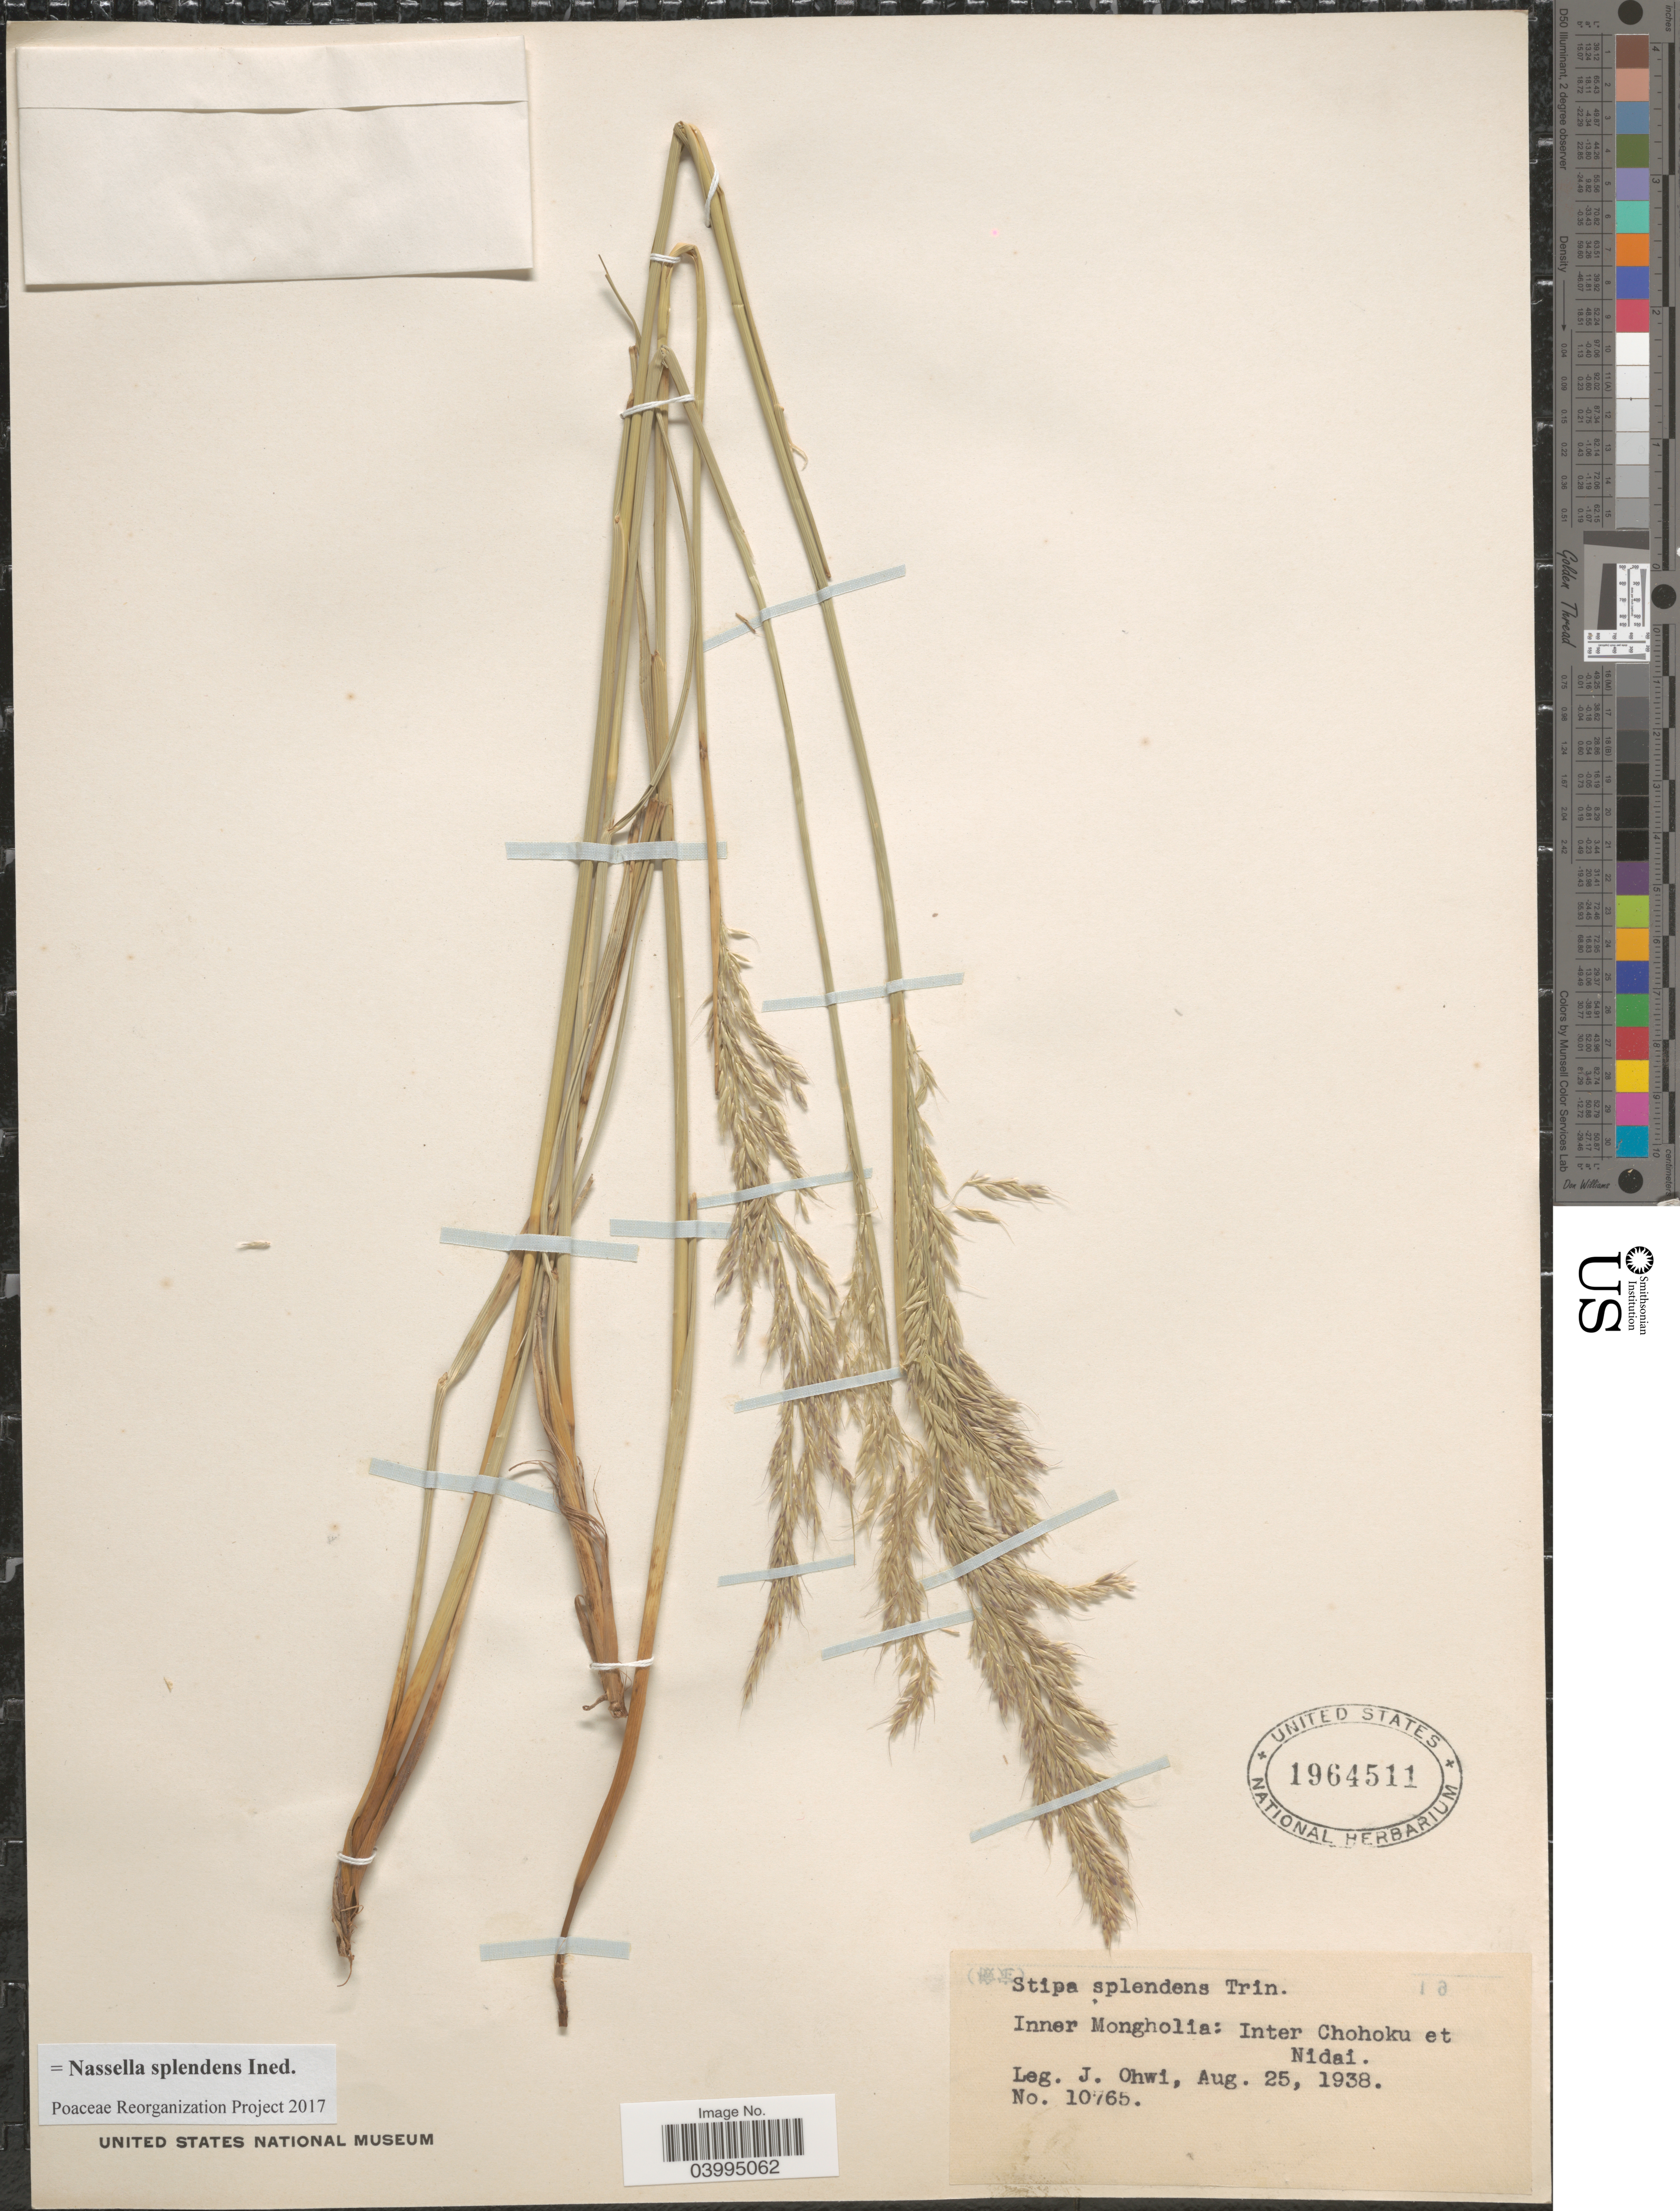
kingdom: Plantae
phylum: Tracheophyta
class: Liliopsida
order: Poales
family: Poaceae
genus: Neotrinia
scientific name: Neotrinia splendens (Trin.) M. Nobis, P.D. Gudkova & A. Nowak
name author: (Trin.)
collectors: J. Ohwi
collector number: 10765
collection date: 1938-08-25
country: China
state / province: Nei Monggol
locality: Inner Mongolia: Inter Chohoku et Nidai.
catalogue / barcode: US 1964511